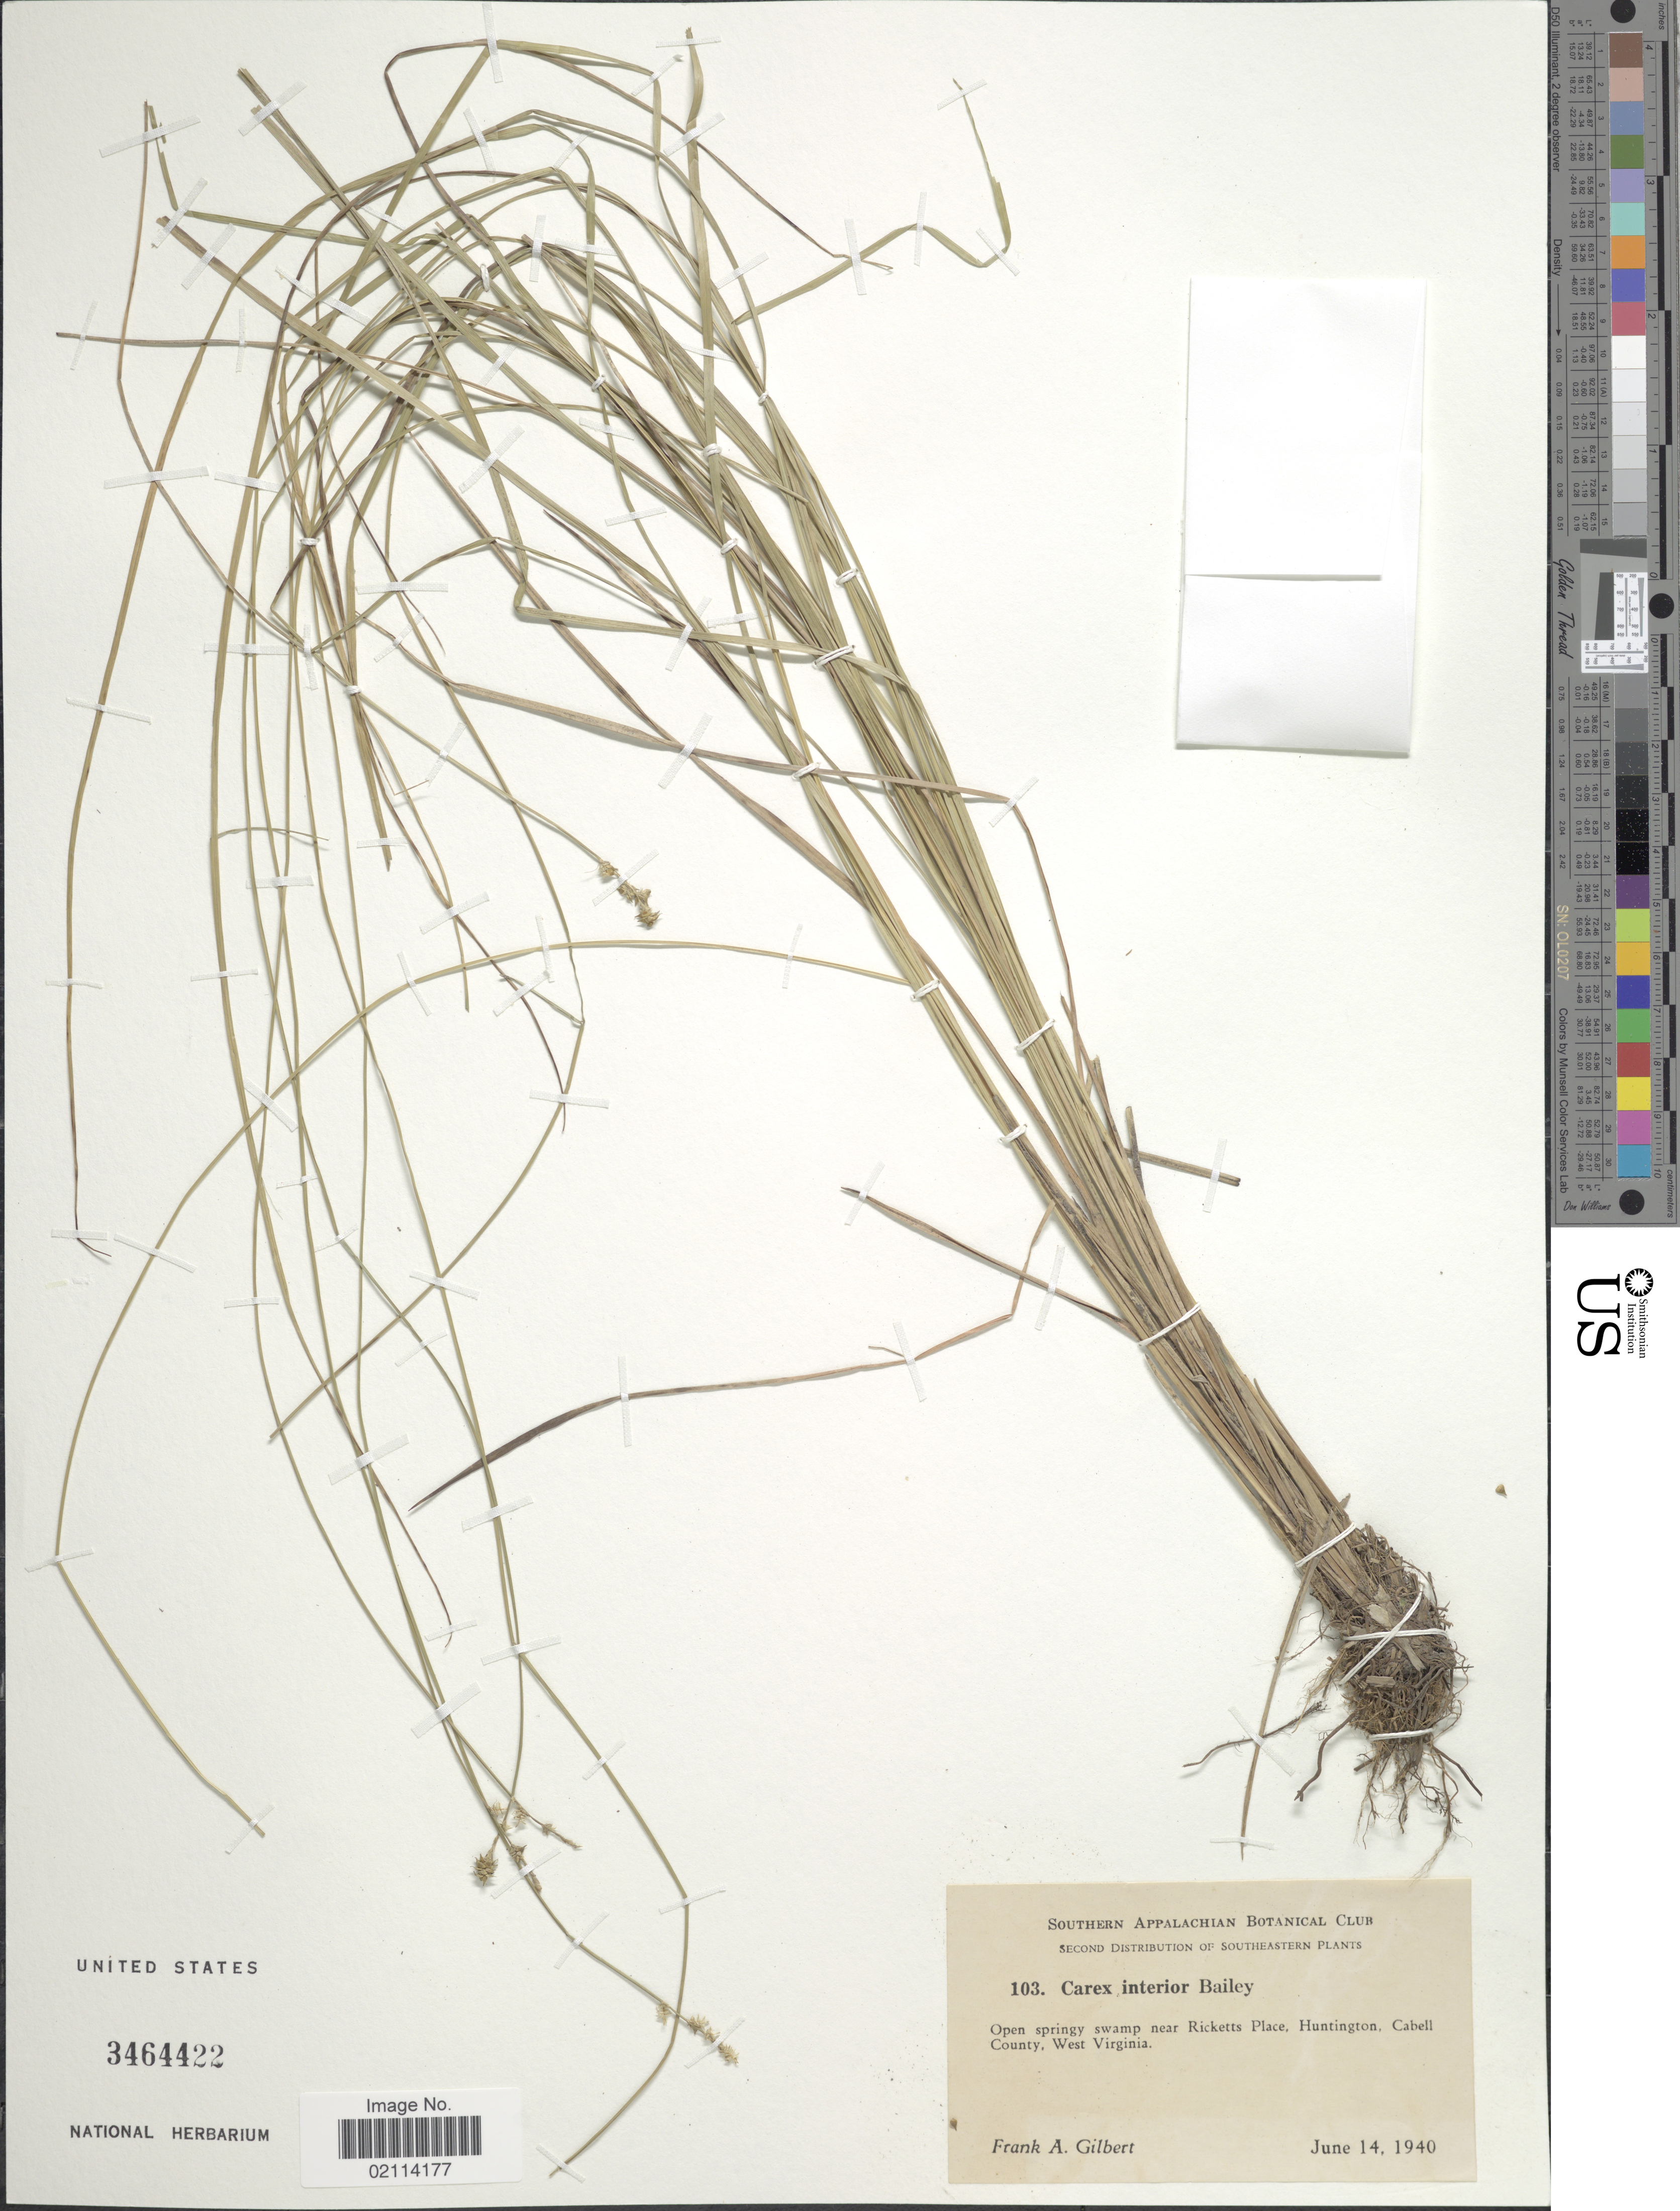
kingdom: Plantae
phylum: Tracheophyta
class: Liliopsida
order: Poales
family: Cyperaceae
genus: Carex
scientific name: Carex interior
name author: L.H. Bailey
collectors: F. A. Gilbert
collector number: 103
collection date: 1940-06-14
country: United States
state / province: West Virginia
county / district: Cabell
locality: Southern Appalahian, open springy swamp near Ricketts Place, Huntington, Cabell County.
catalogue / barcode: US 3464422